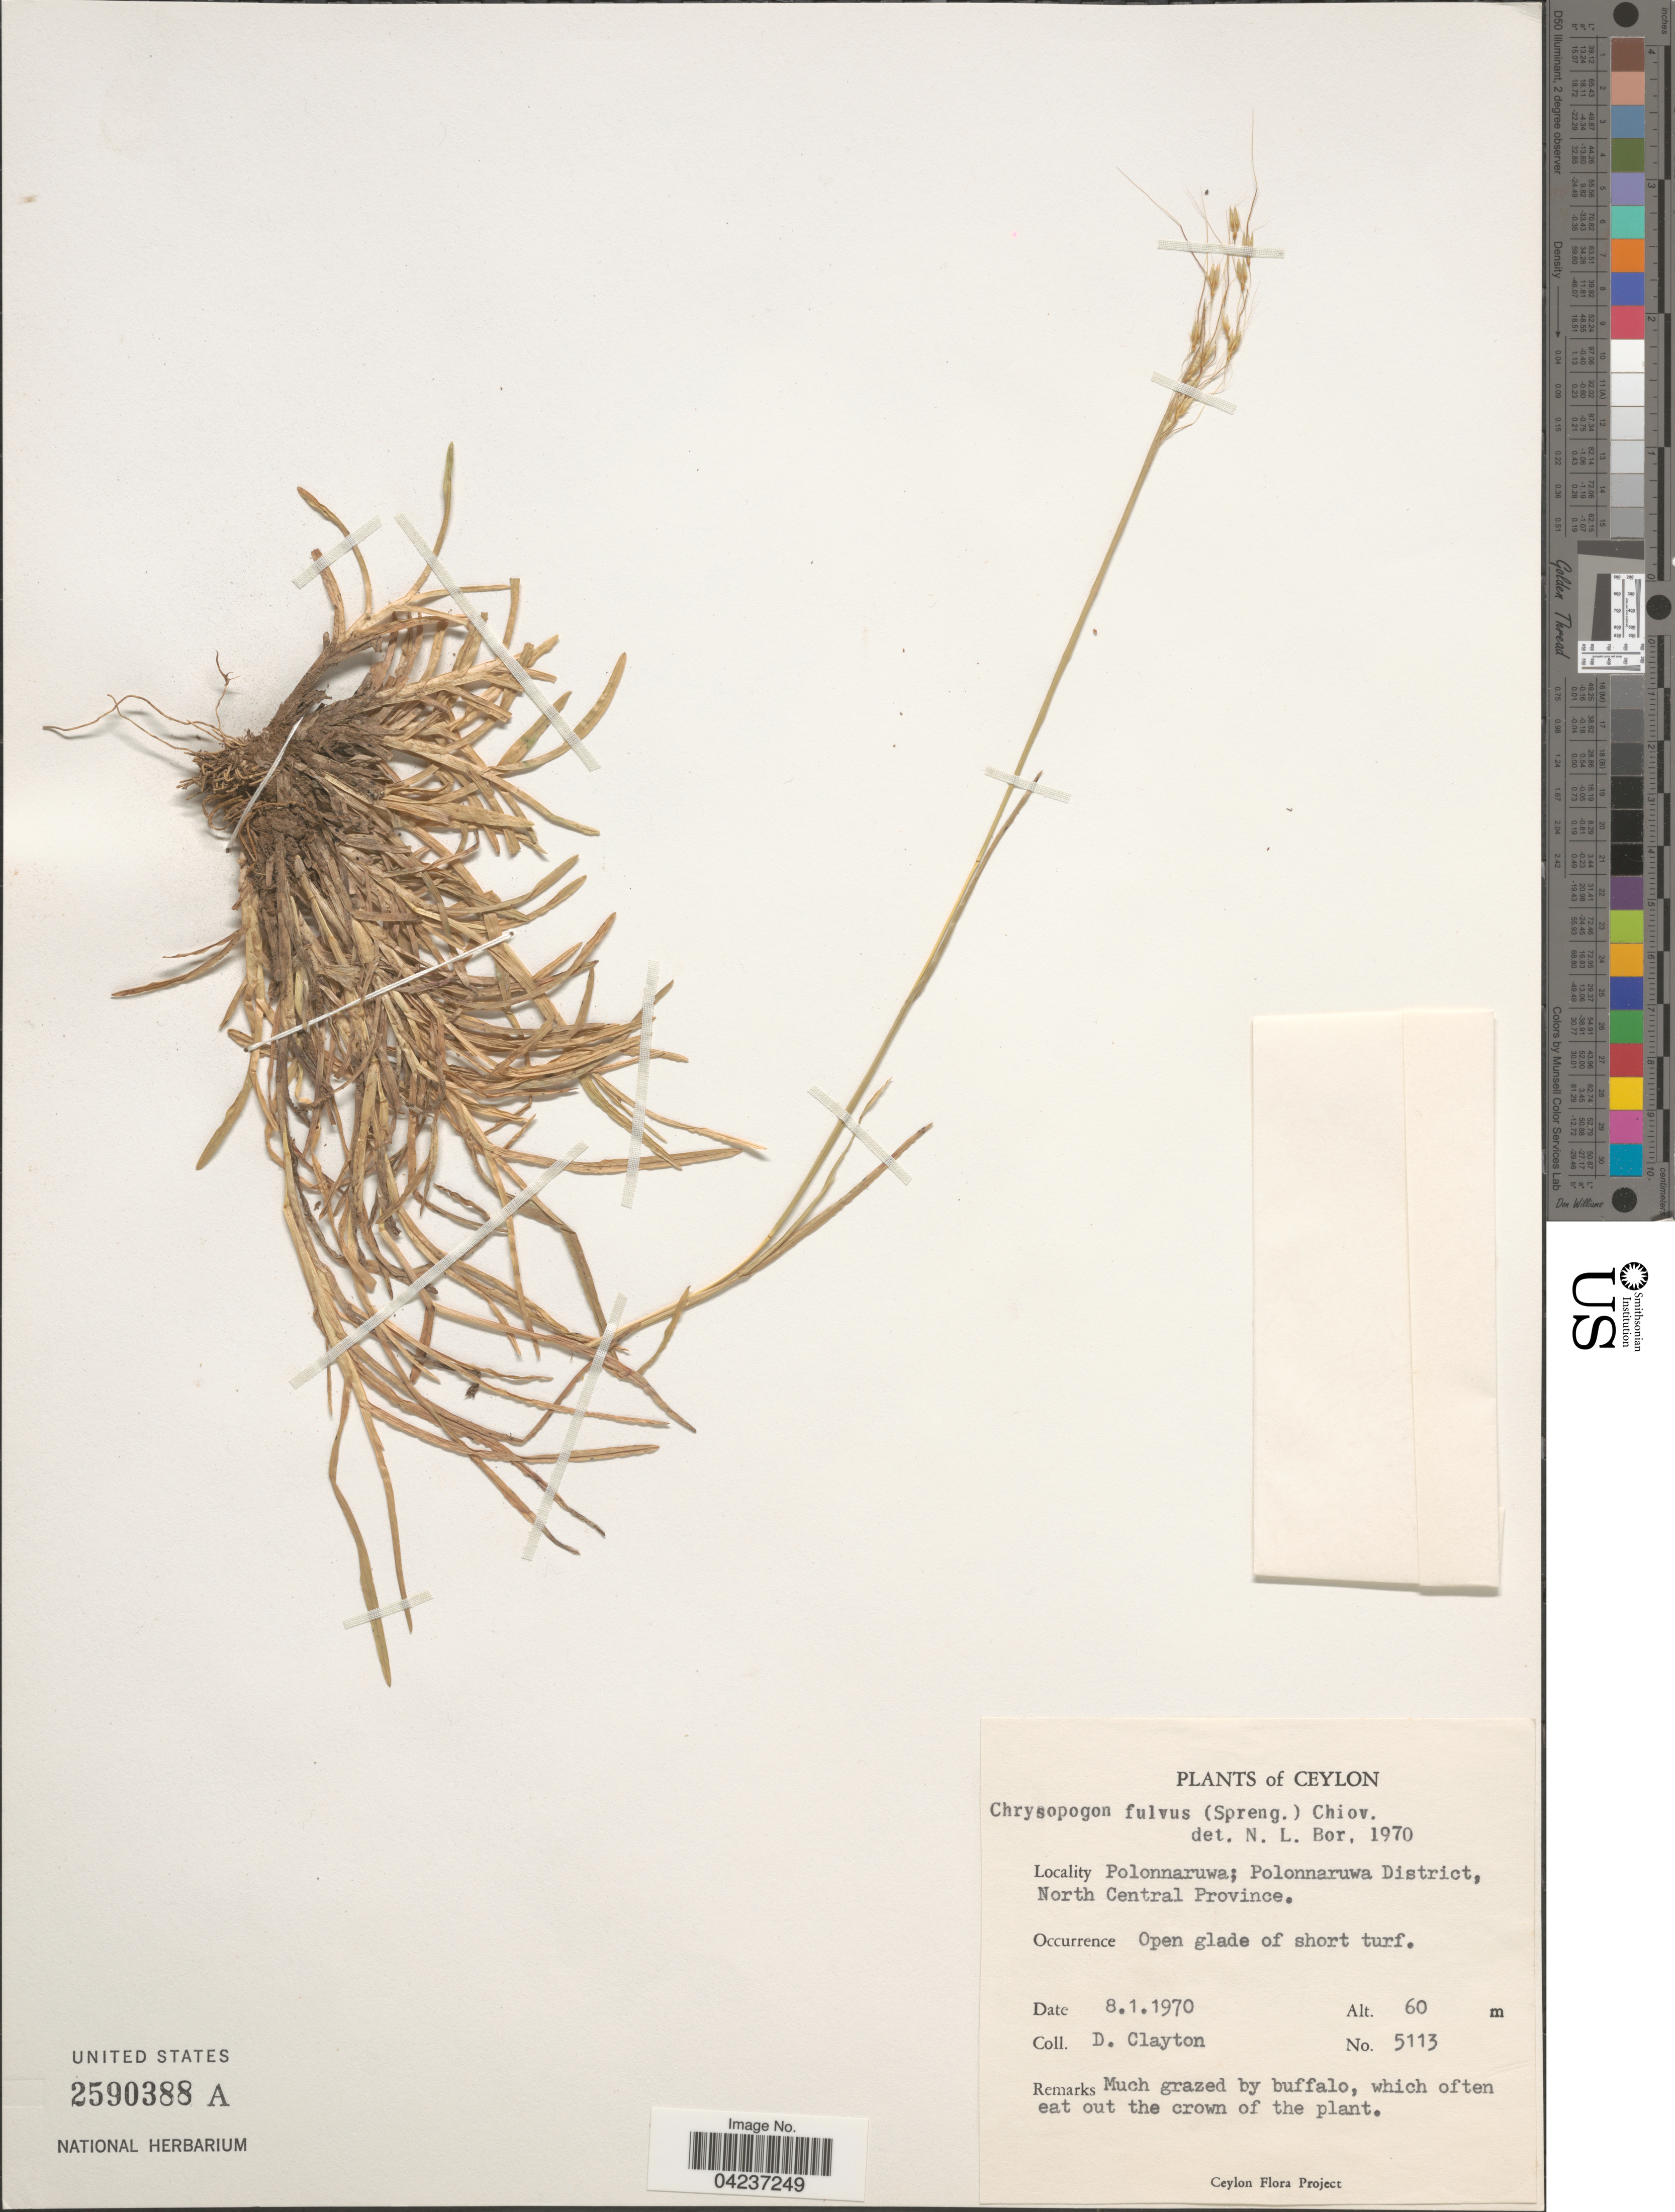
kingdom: Plantae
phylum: Tracheophyta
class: Liliopsida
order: Poales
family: Poaceae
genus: Chrysopogon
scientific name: Chrysopogon gryllus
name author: (L.) Trin.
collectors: D. Clayton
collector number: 5113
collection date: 1970-01-08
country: Sri Lanka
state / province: North Central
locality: Ceylon. Polonnaruwa; Polonnaruwa District. Open glade of short turf.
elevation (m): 60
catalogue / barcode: US 2590388A